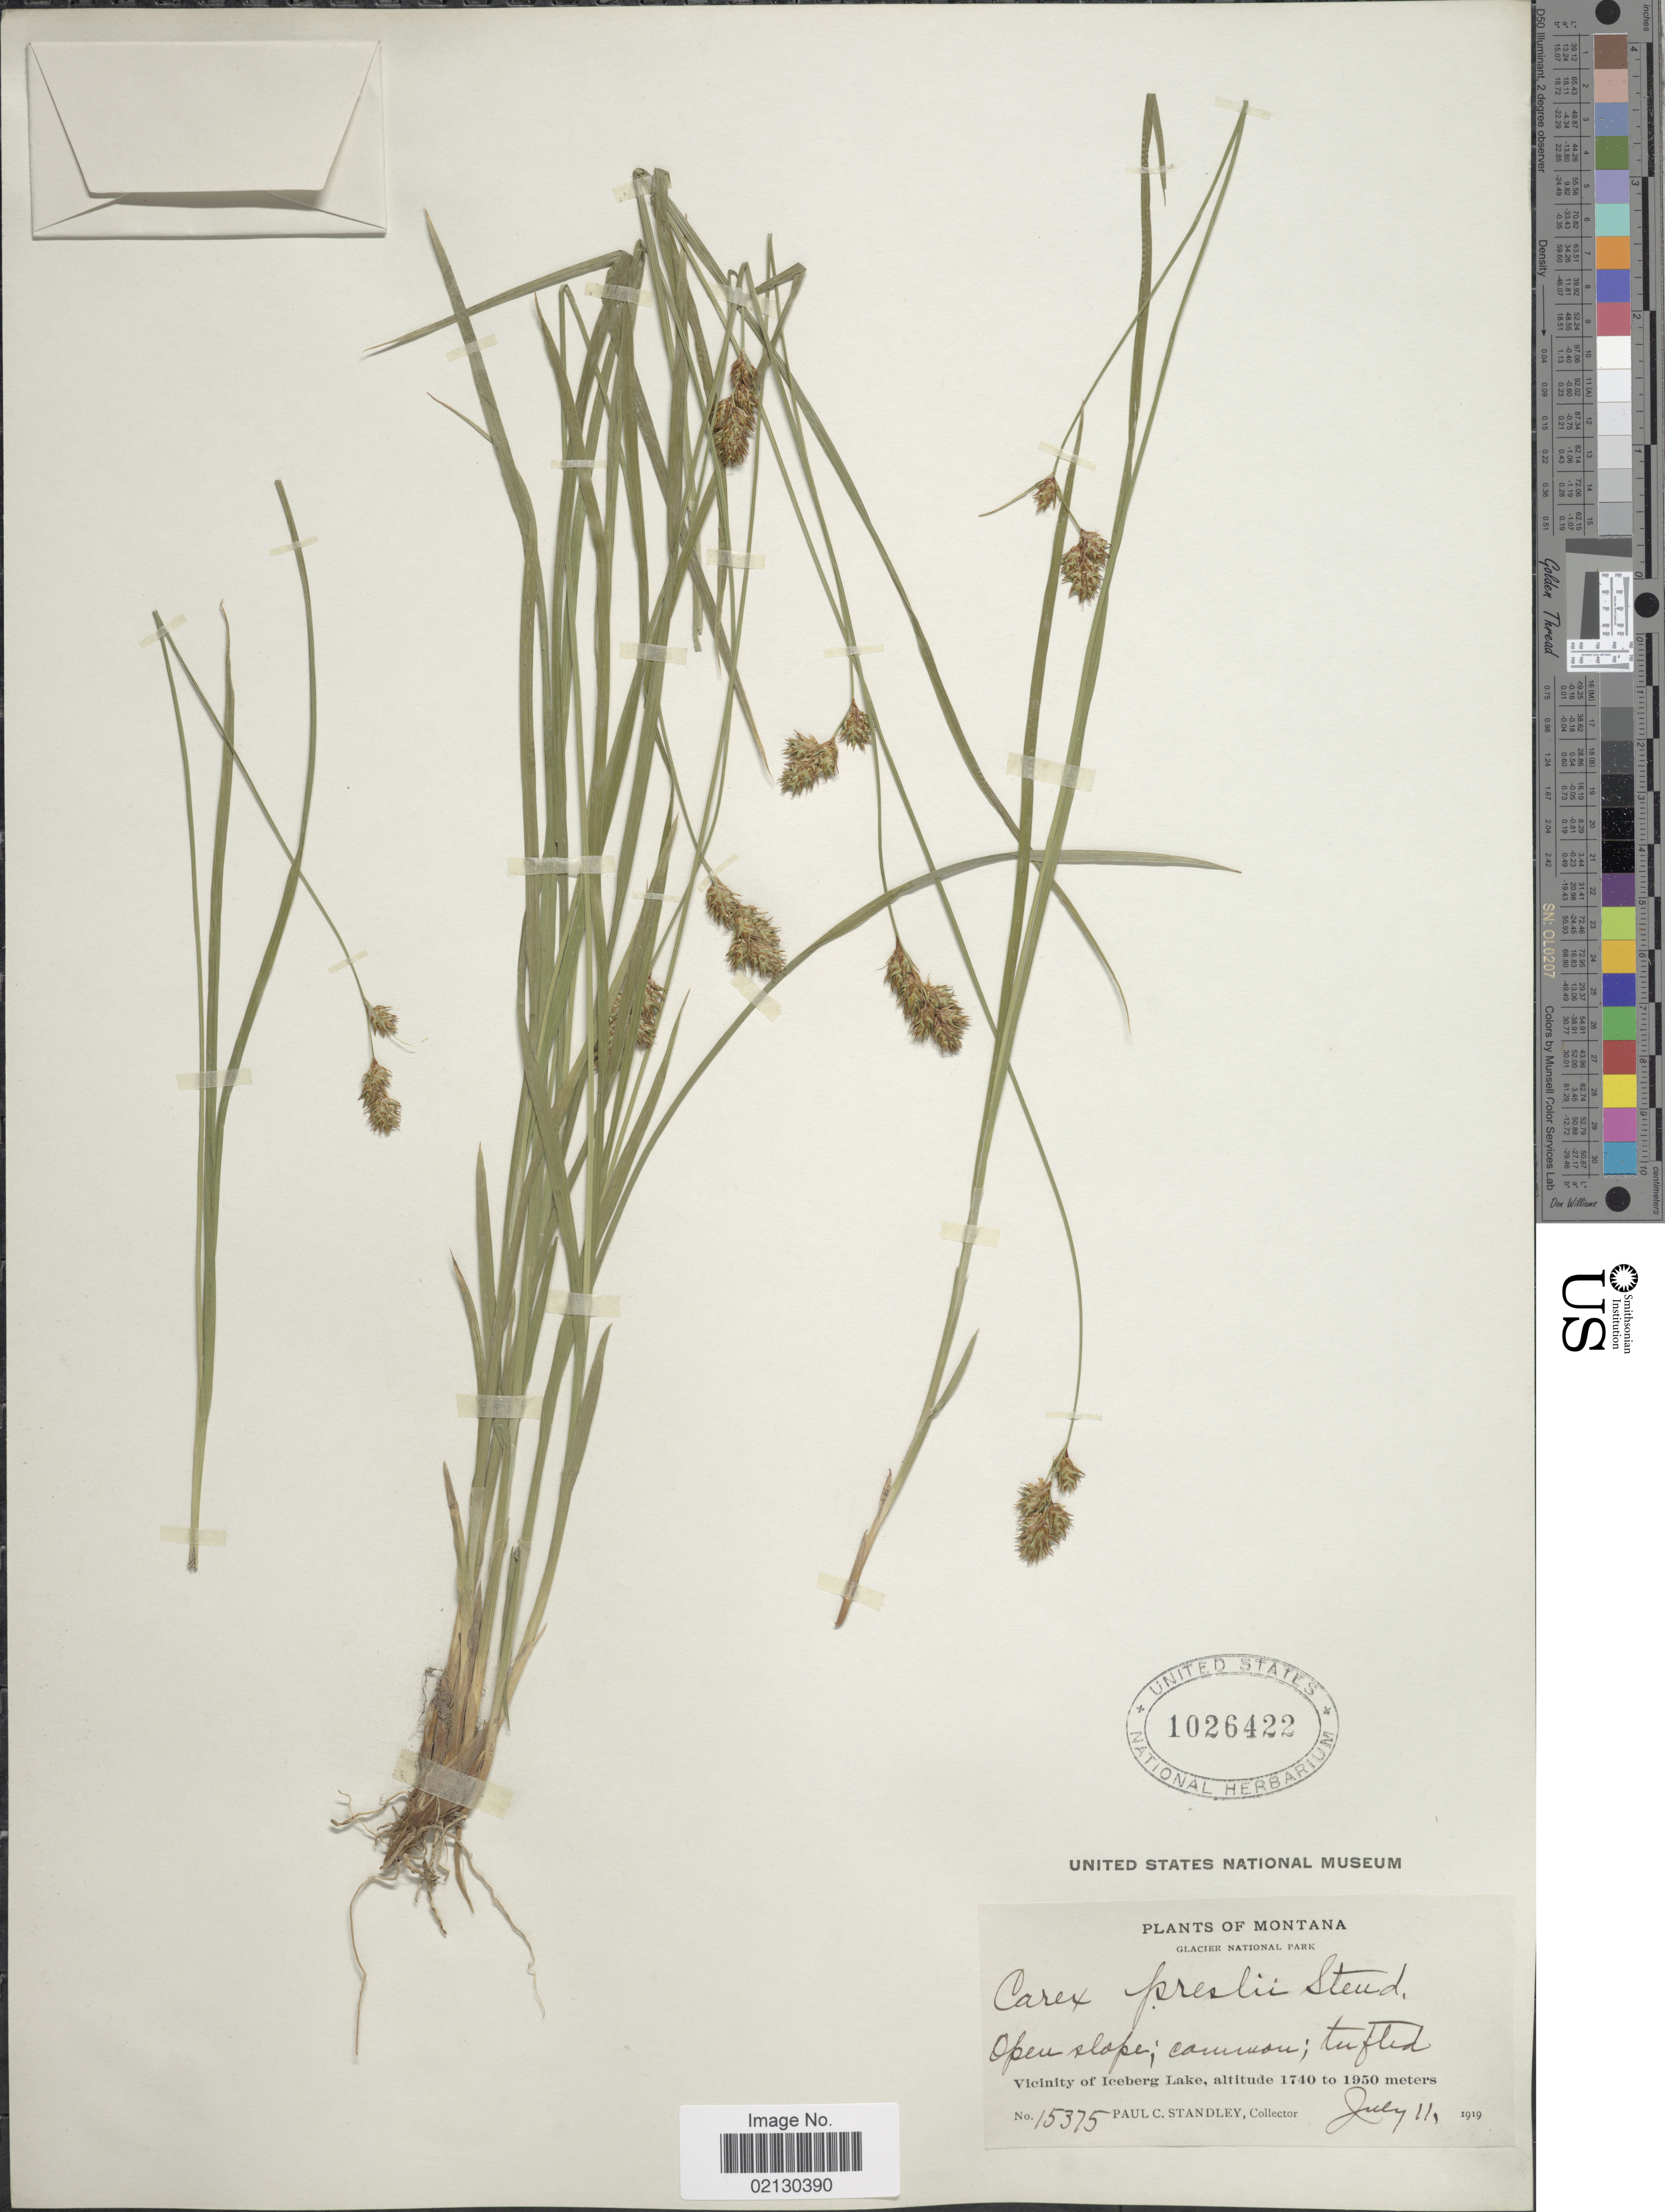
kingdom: Plantae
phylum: Tracheophyta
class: Liliopsida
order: Poales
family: Cyperaceae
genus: Carex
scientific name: Carex preslii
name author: Steud.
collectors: P. C. Standley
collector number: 15375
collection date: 1919-07-11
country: United States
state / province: Montana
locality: Glacier National Park. Vicinity of Iceberg Lake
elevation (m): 1740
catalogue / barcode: US 1026422